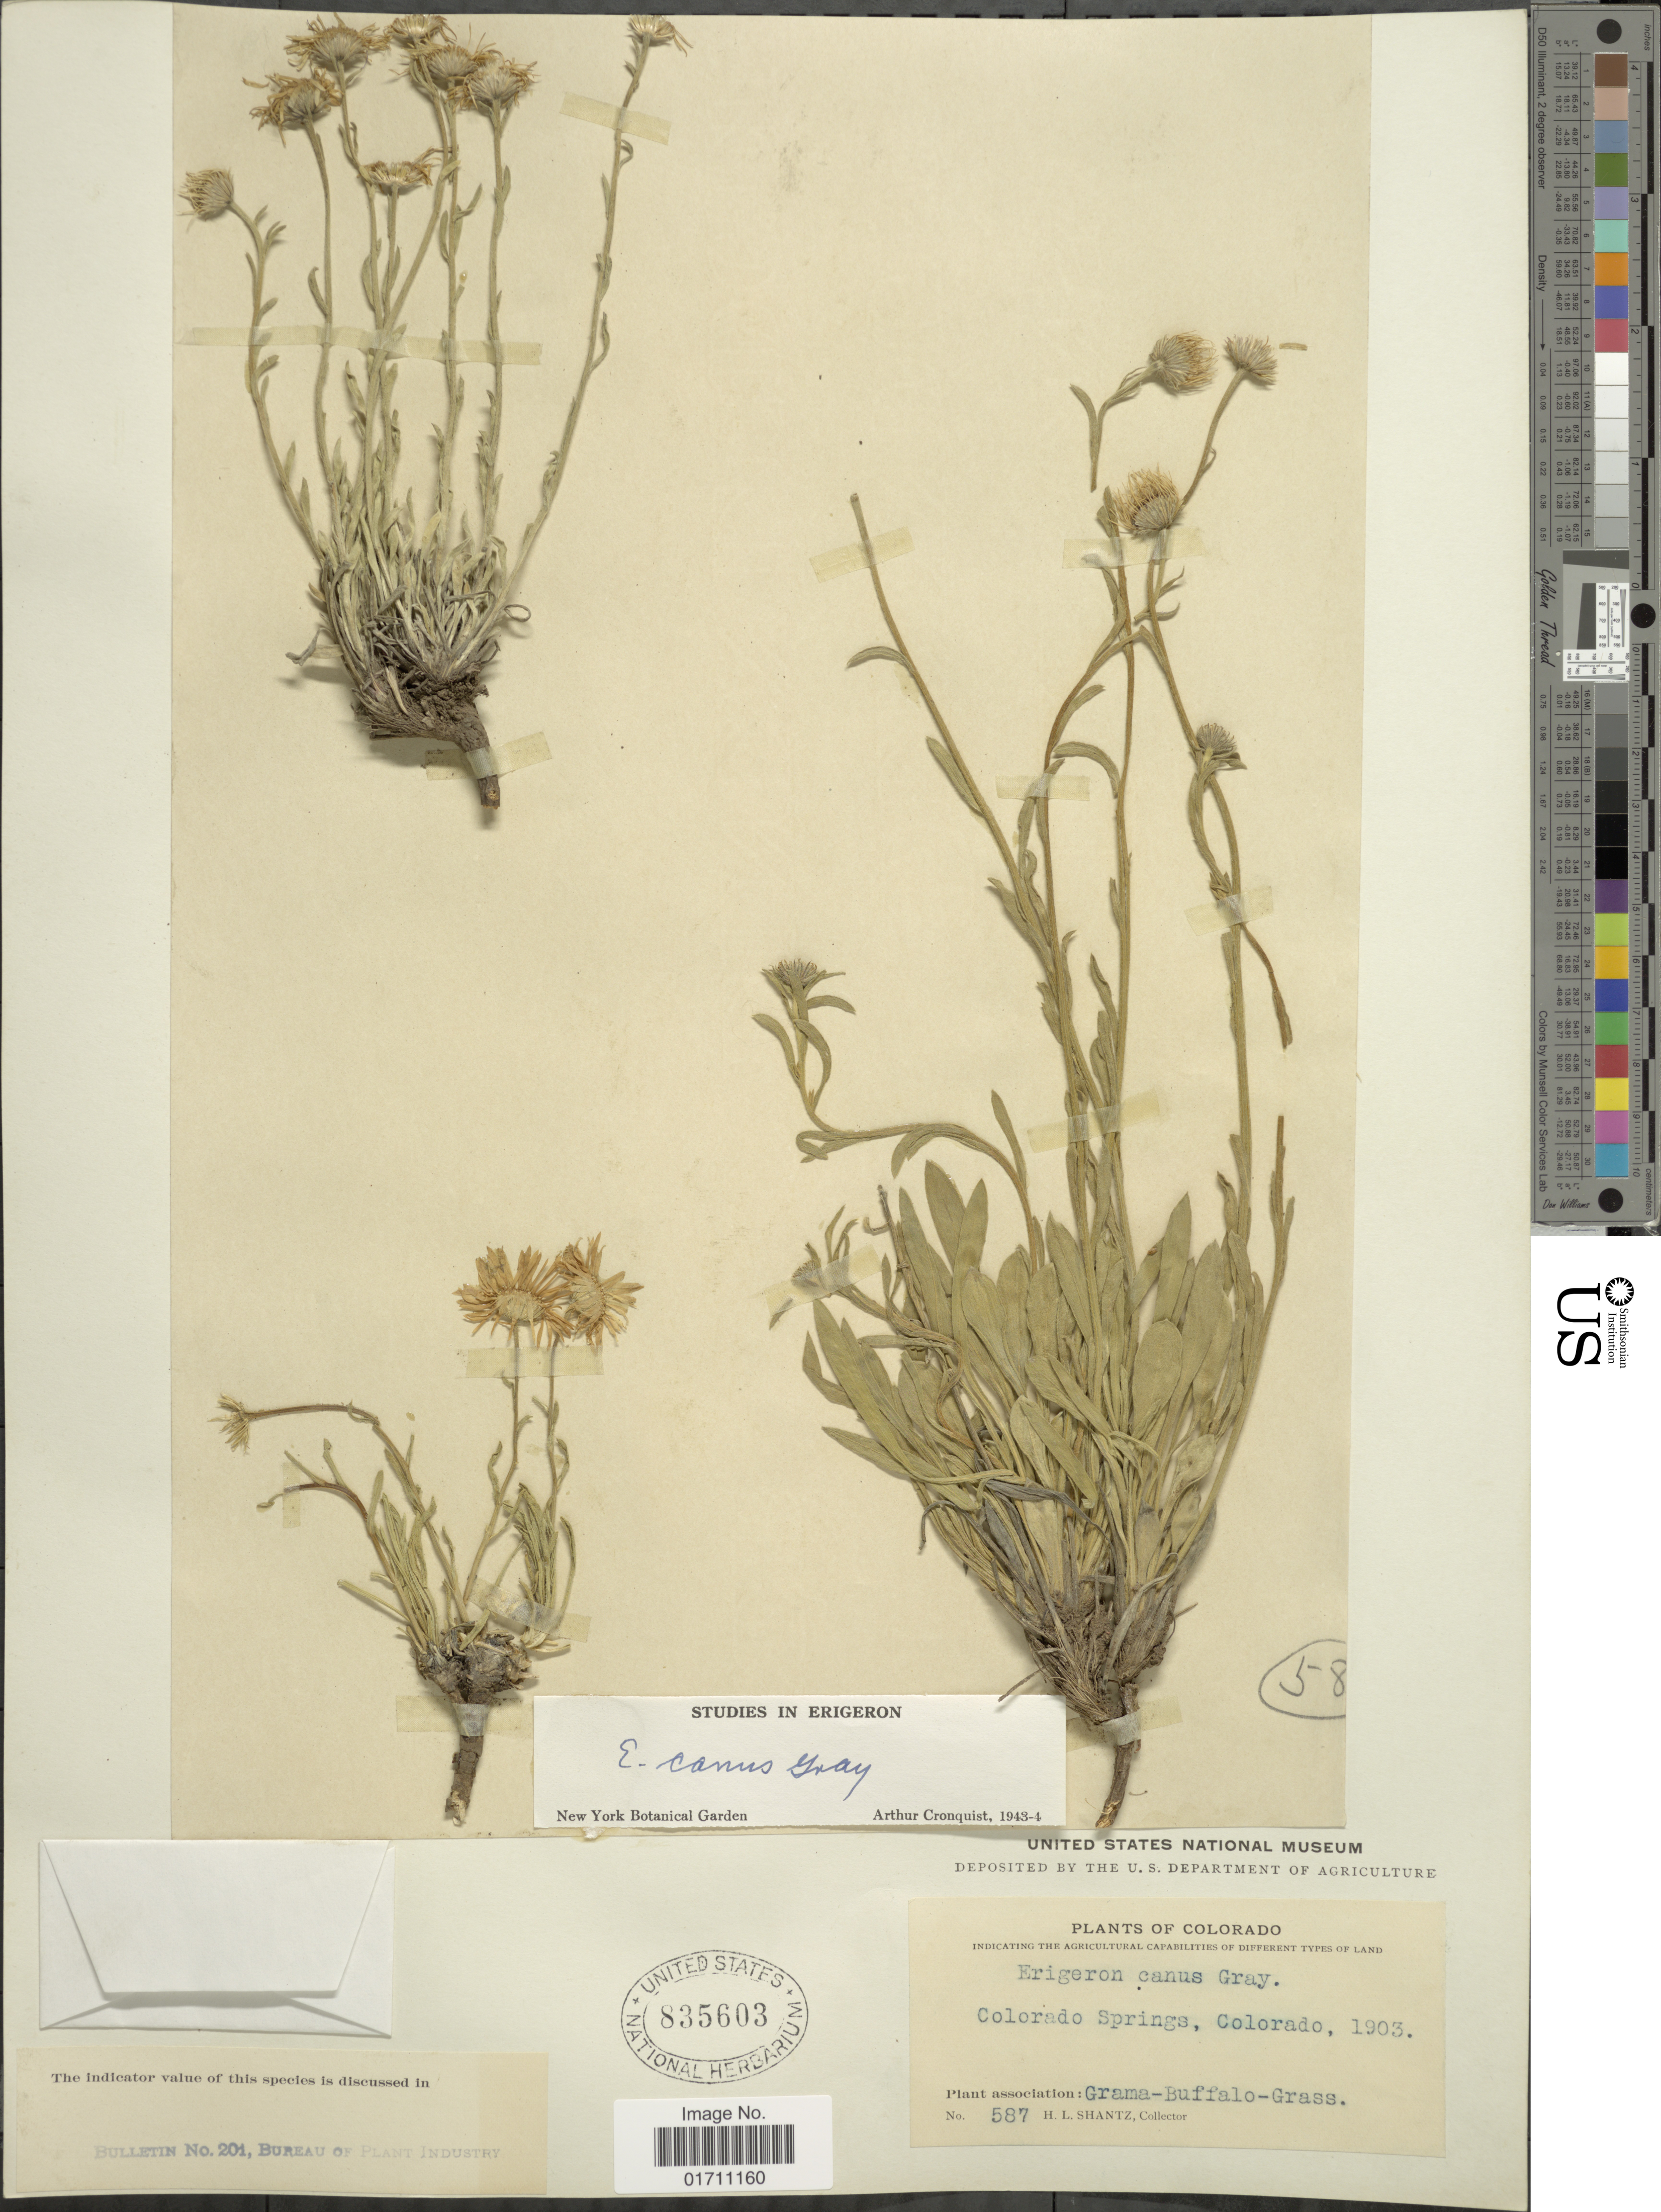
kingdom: Plantae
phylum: Tracheophyta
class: Magnoliopsida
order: Asterales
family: Asteraceae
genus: Erigeron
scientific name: Erigeron canus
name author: A. Gray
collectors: H. Shantz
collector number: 587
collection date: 1903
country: United States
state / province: Colorado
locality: Colorado Springs, Colorado, Plant association: Gra,a-Buffalo-Grass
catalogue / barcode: US 835603